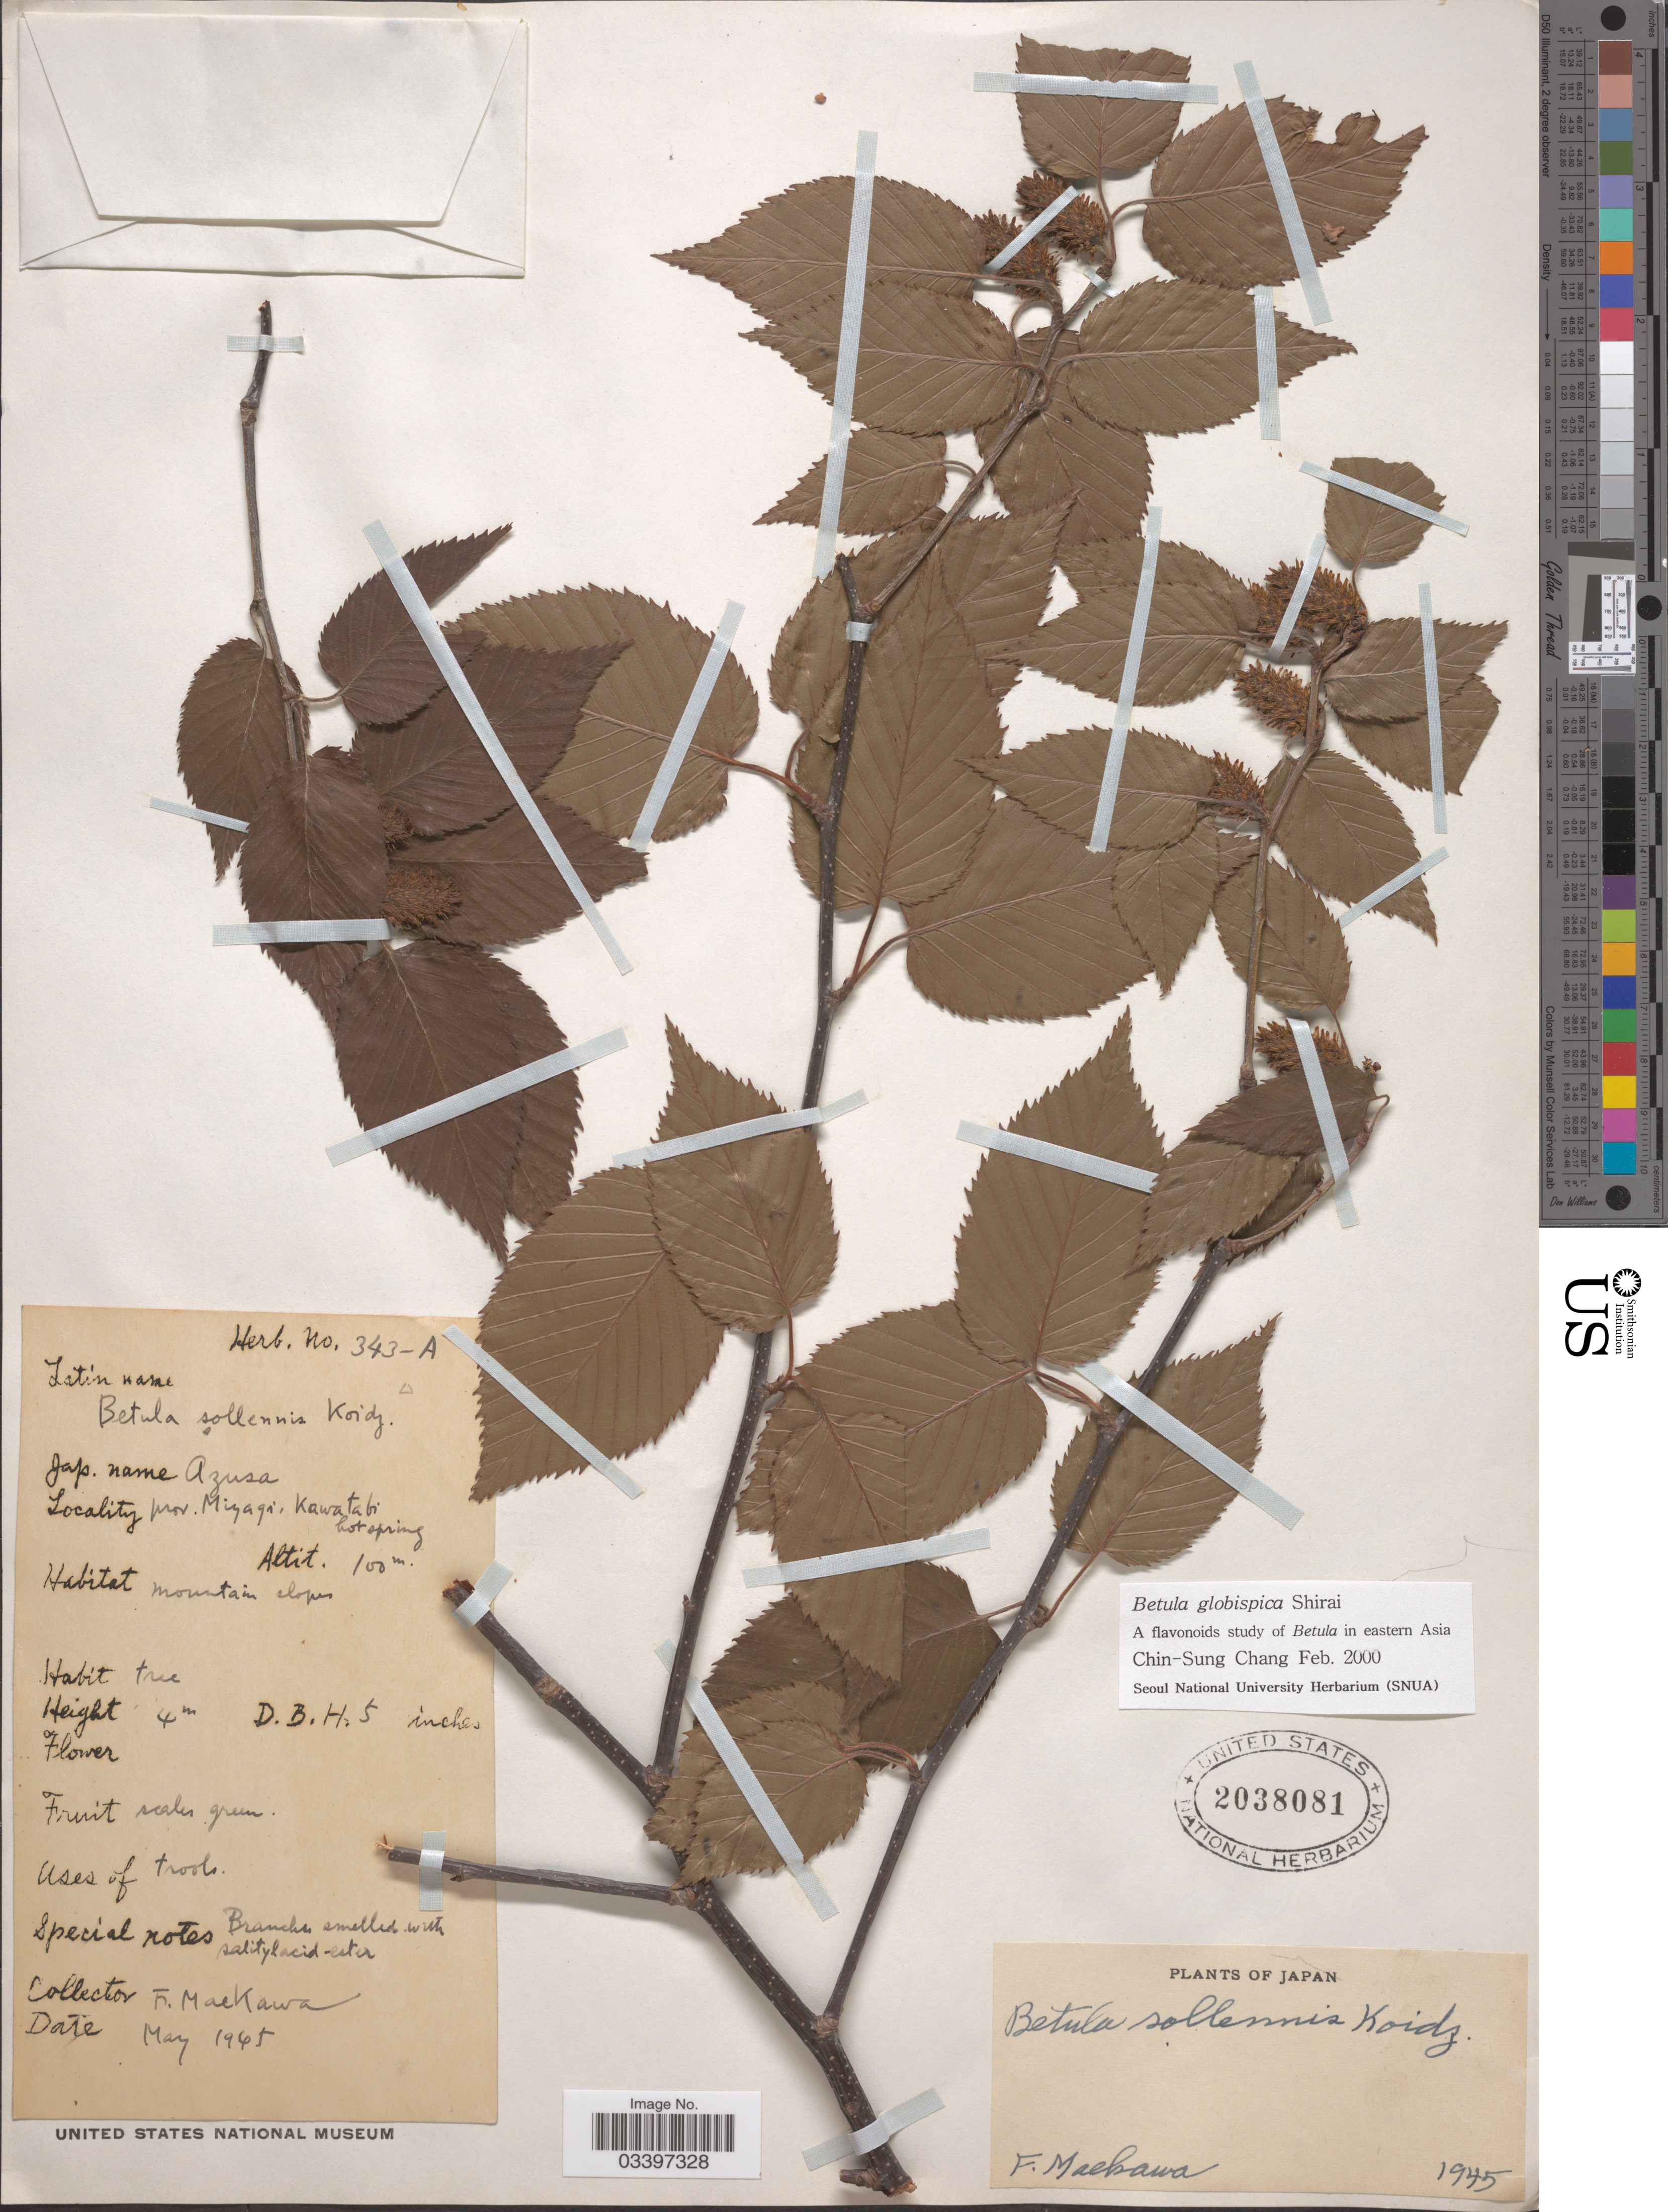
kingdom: Plantae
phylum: Tracheophyta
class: Magnoliopsida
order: Fagales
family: Betulaceae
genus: Betula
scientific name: Betula globispica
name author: Shirai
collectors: F. Maekawa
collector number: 343-A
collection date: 1945-05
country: Japan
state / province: Miyagi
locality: Kawatabi hotspring.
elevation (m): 100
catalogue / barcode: US 2038081